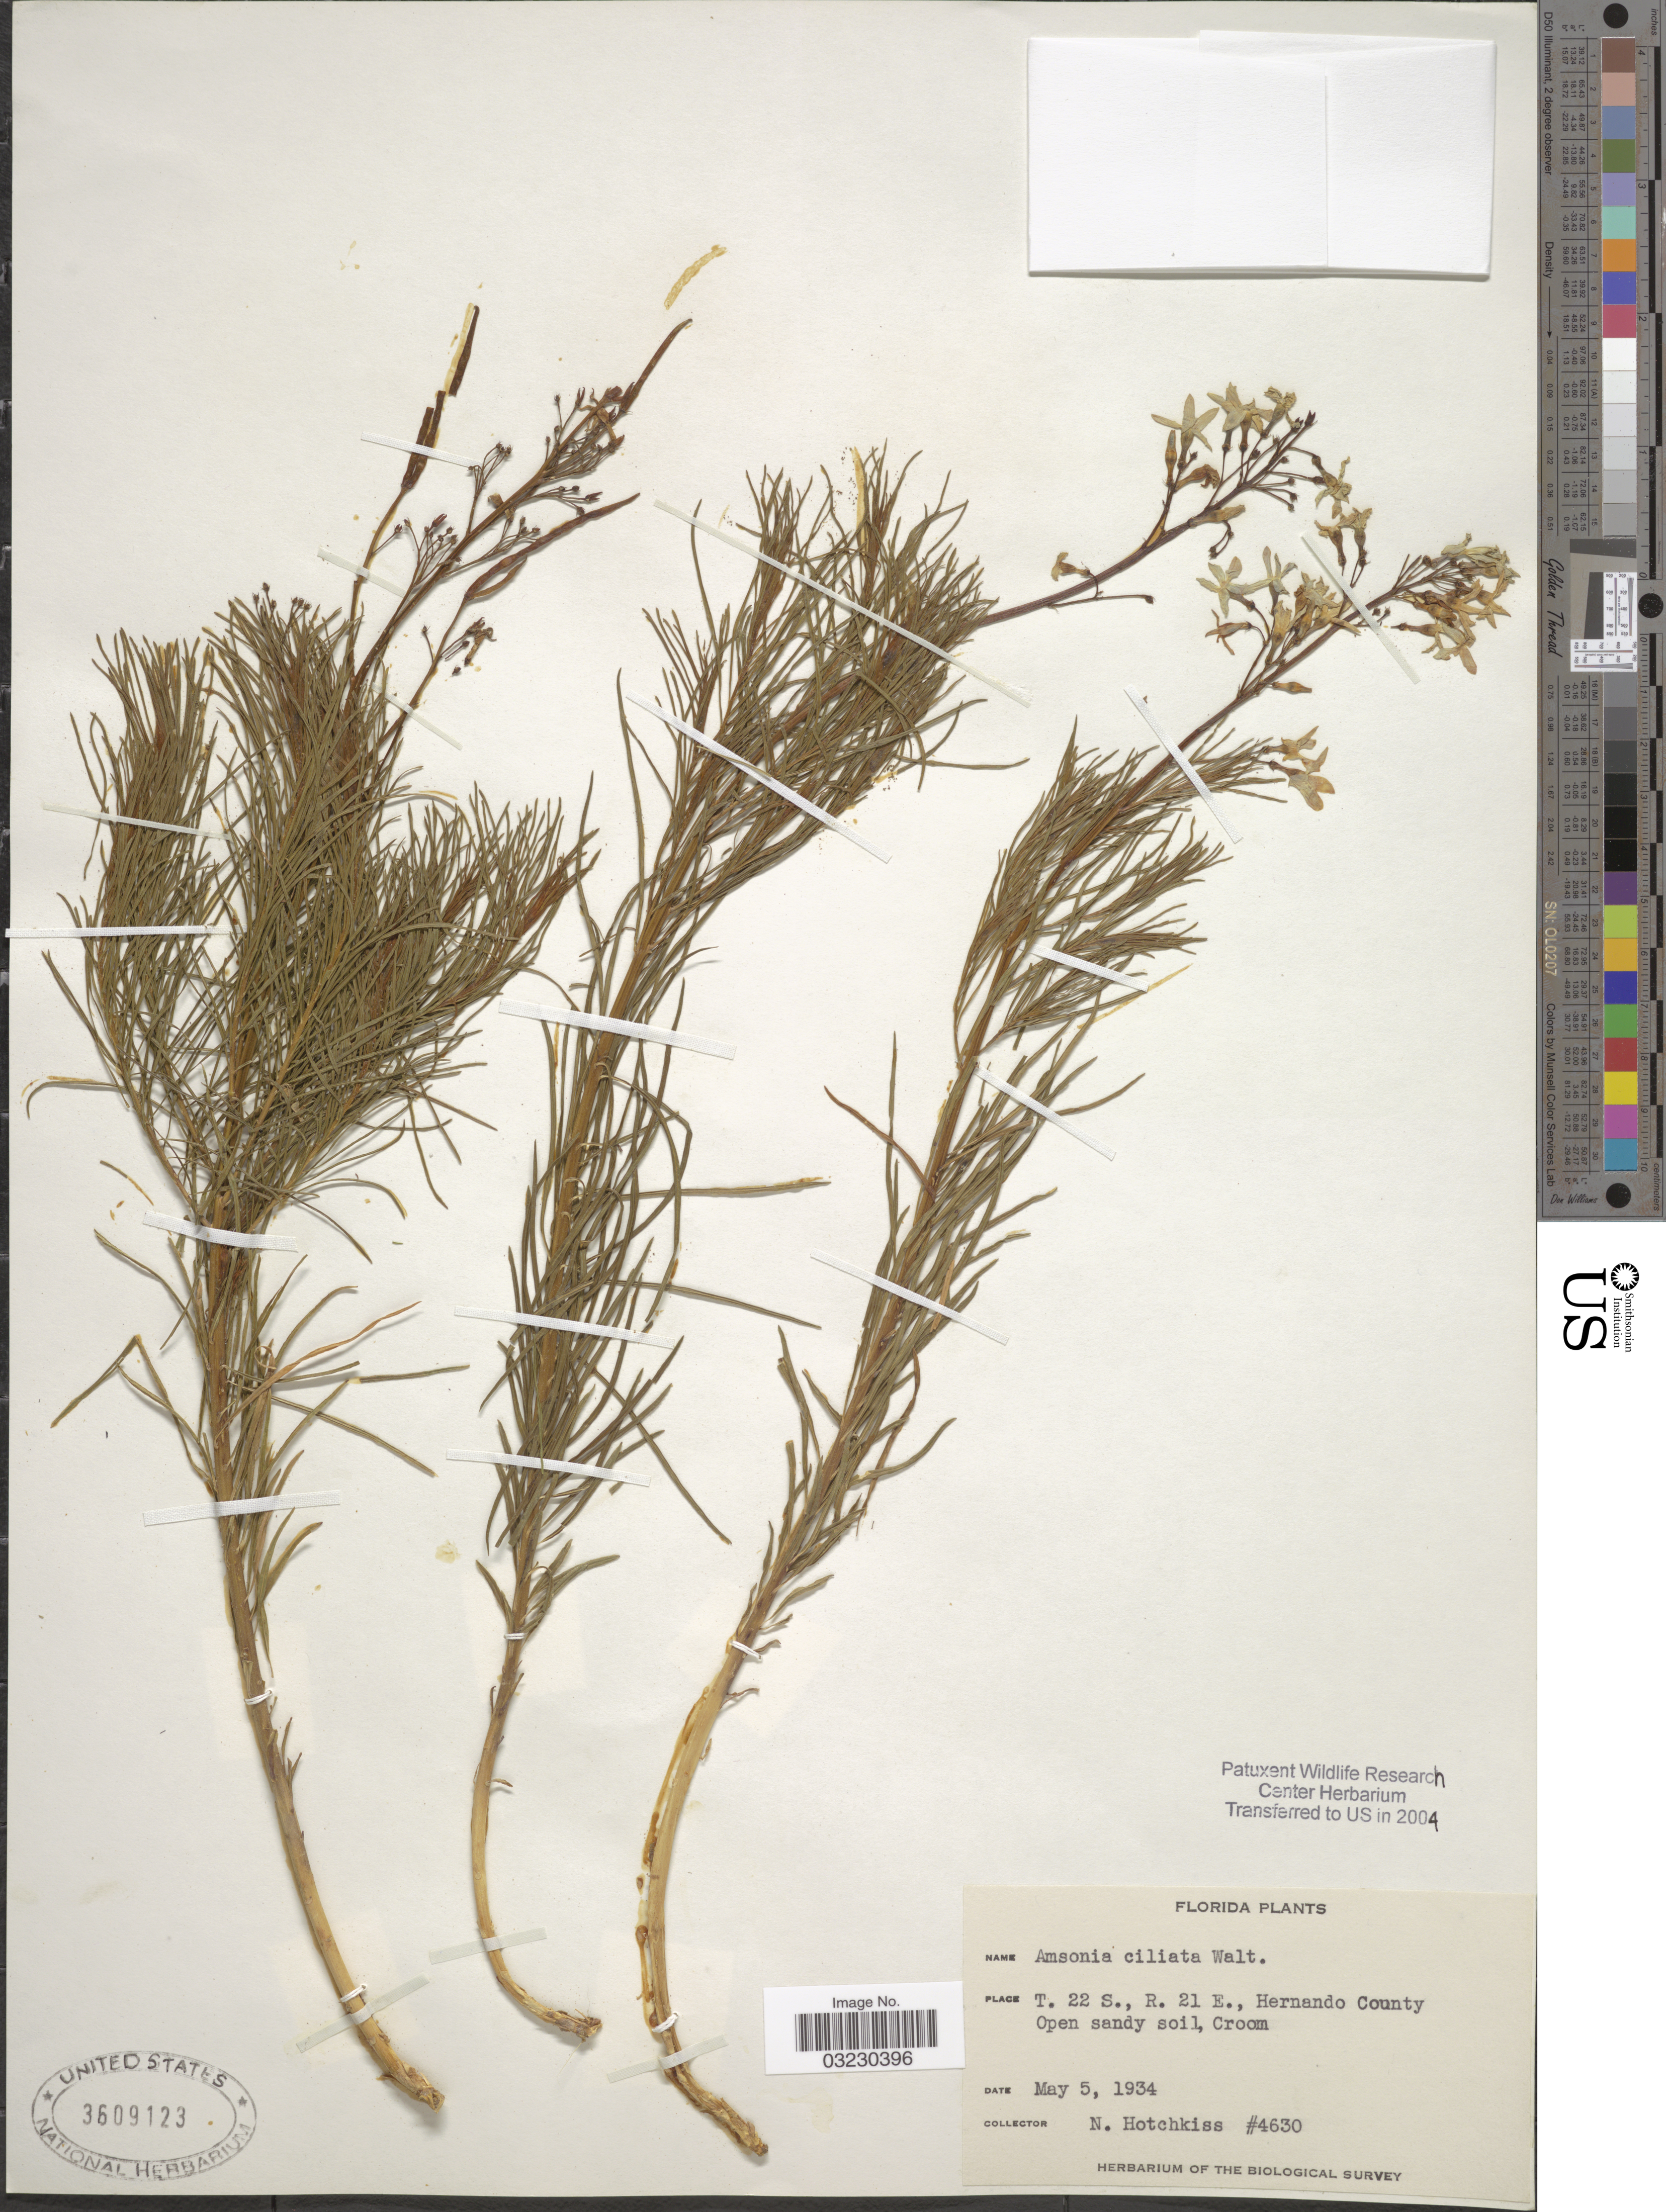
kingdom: Plantae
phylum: Tracheophyta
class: Magnoliopsida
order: Gentianales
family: Apocynaceae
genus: Amsonia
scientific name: Amsonia ciliata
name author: Walter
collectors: N. Hotchkiss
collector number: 4630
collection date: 1934-05-05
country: United States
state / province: Florida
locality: T. 22 S., R. 21 E., Hernando County.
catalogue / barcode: US 3609123